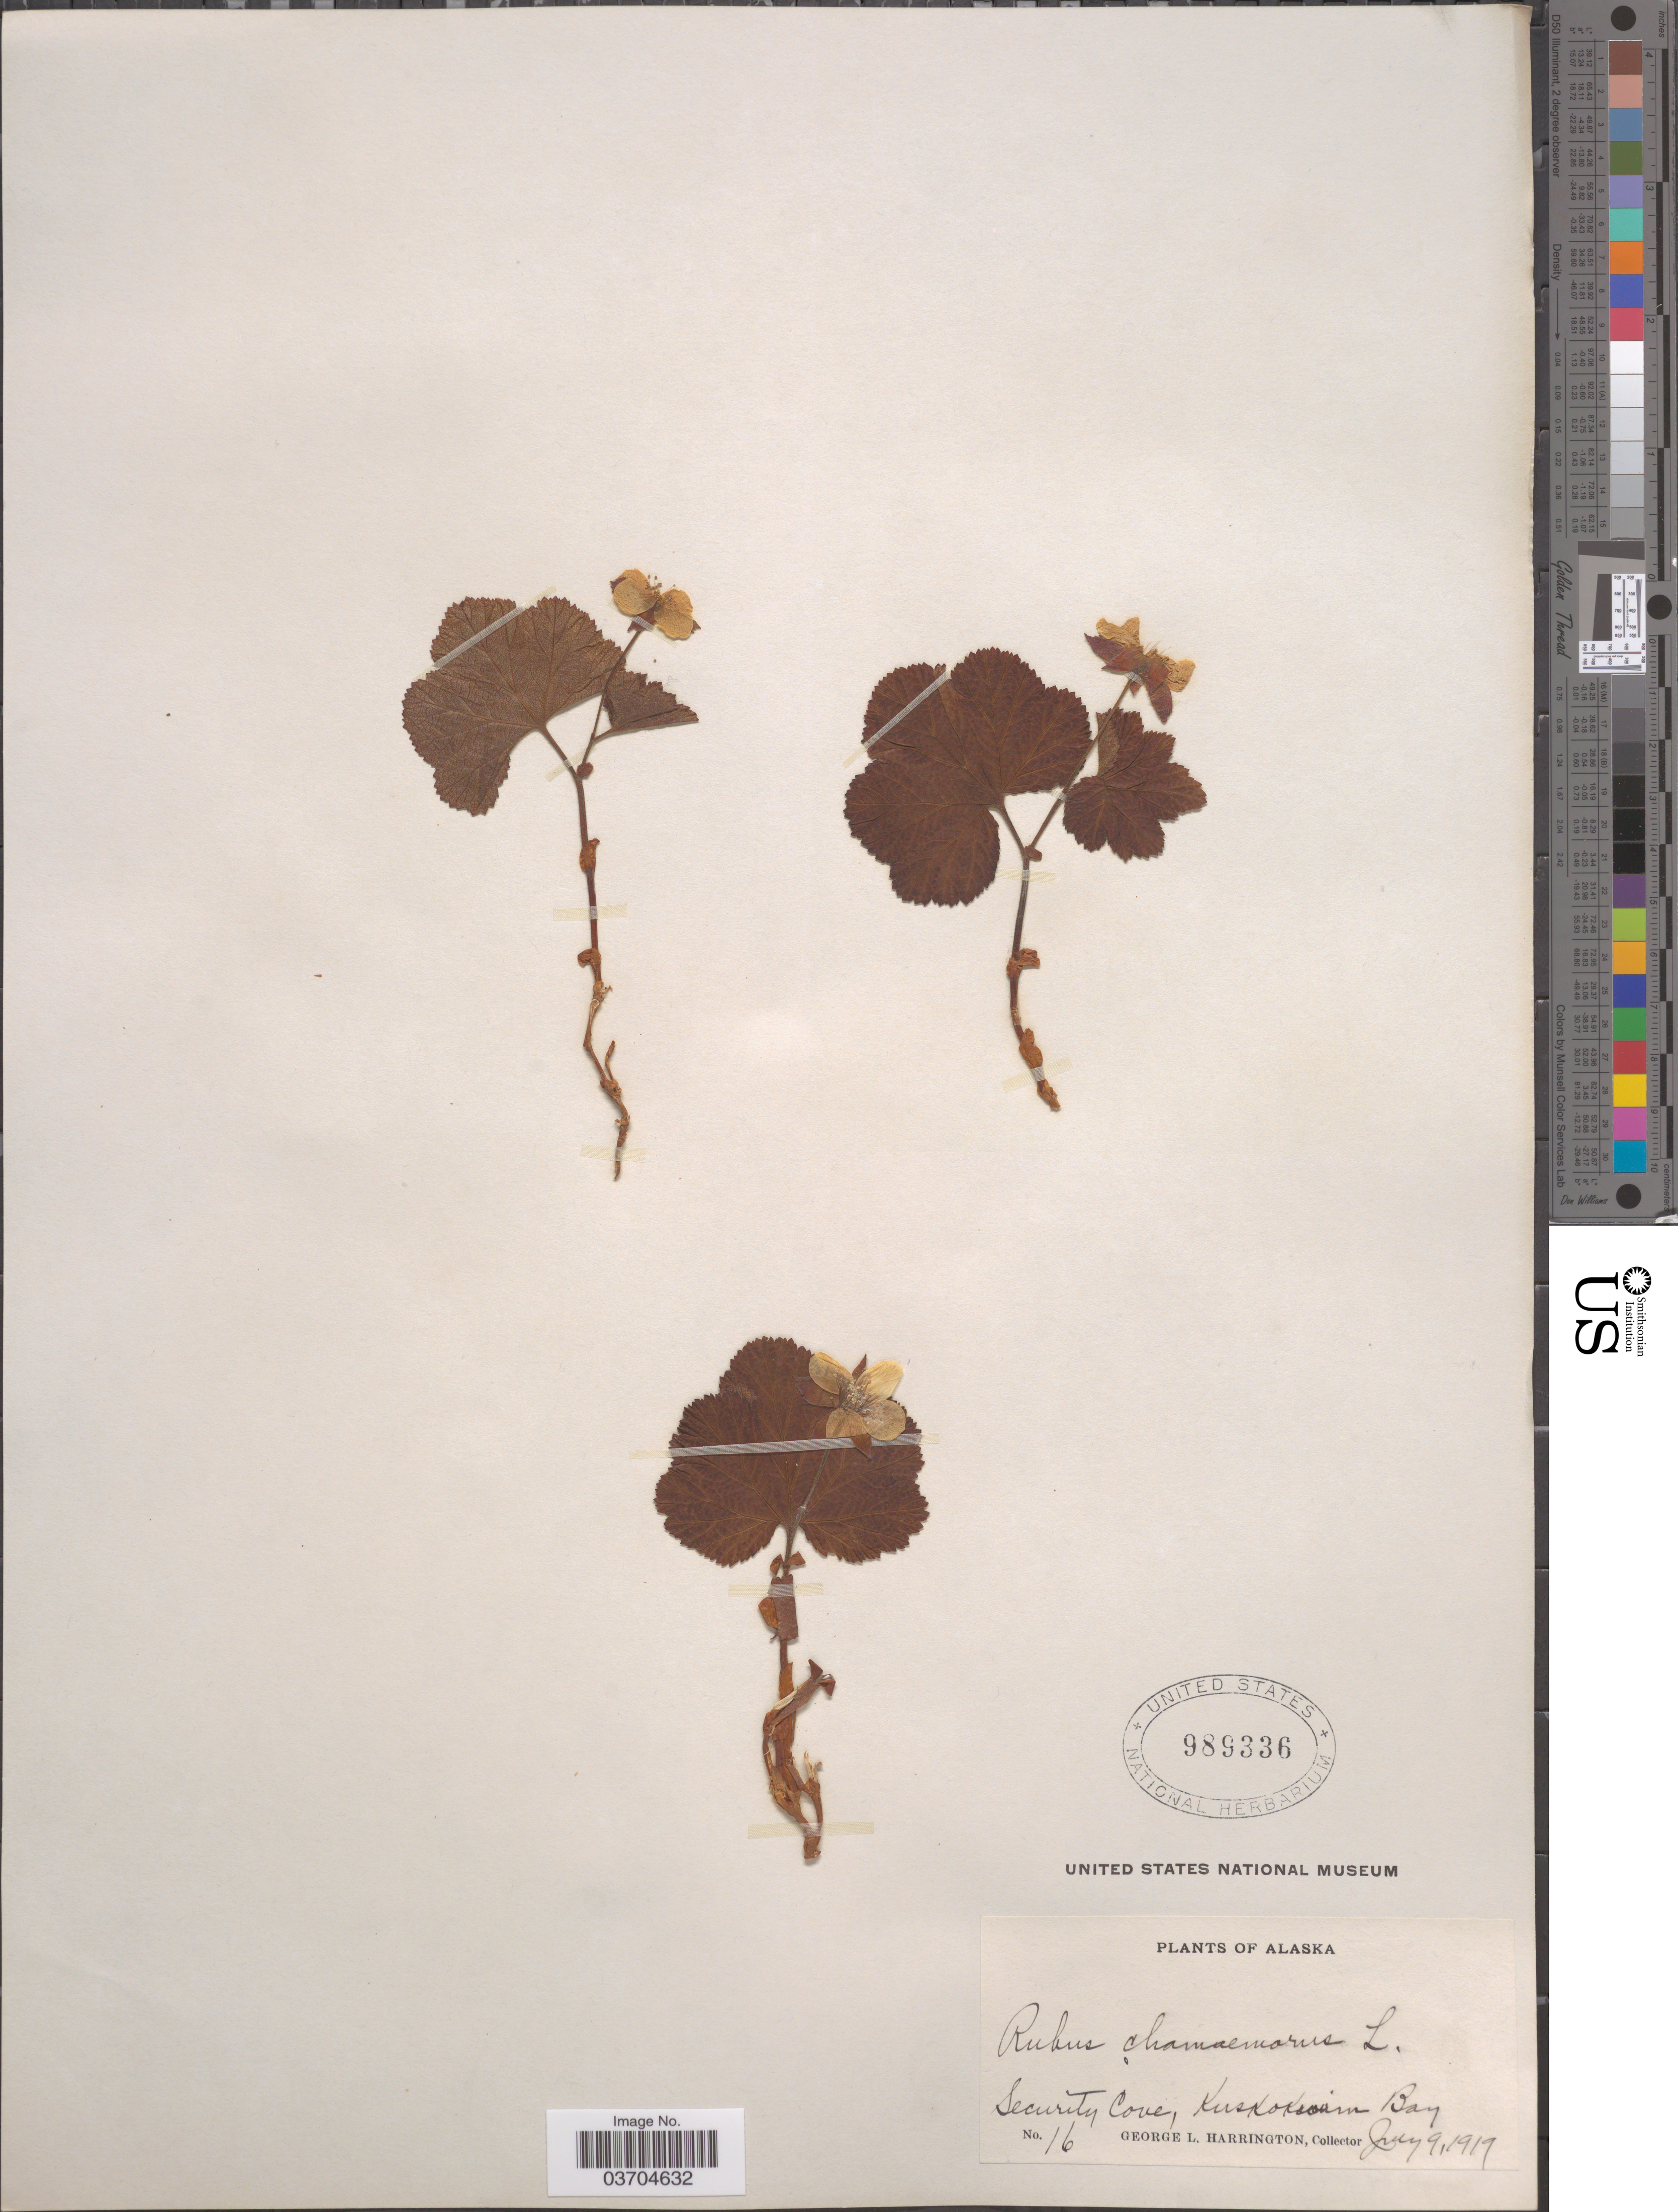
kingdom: Plantae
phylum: Tracheophyta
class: Magnoliopsida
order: Rosales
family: Rosaceae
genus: Rubus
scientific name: Rubus chamaemorus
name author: L.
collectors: G. Harrington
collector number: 16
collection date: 1919-07-09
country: United States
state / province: Alaska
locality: Security Cove, Kuskokwim Bay.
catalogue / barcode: US 989336